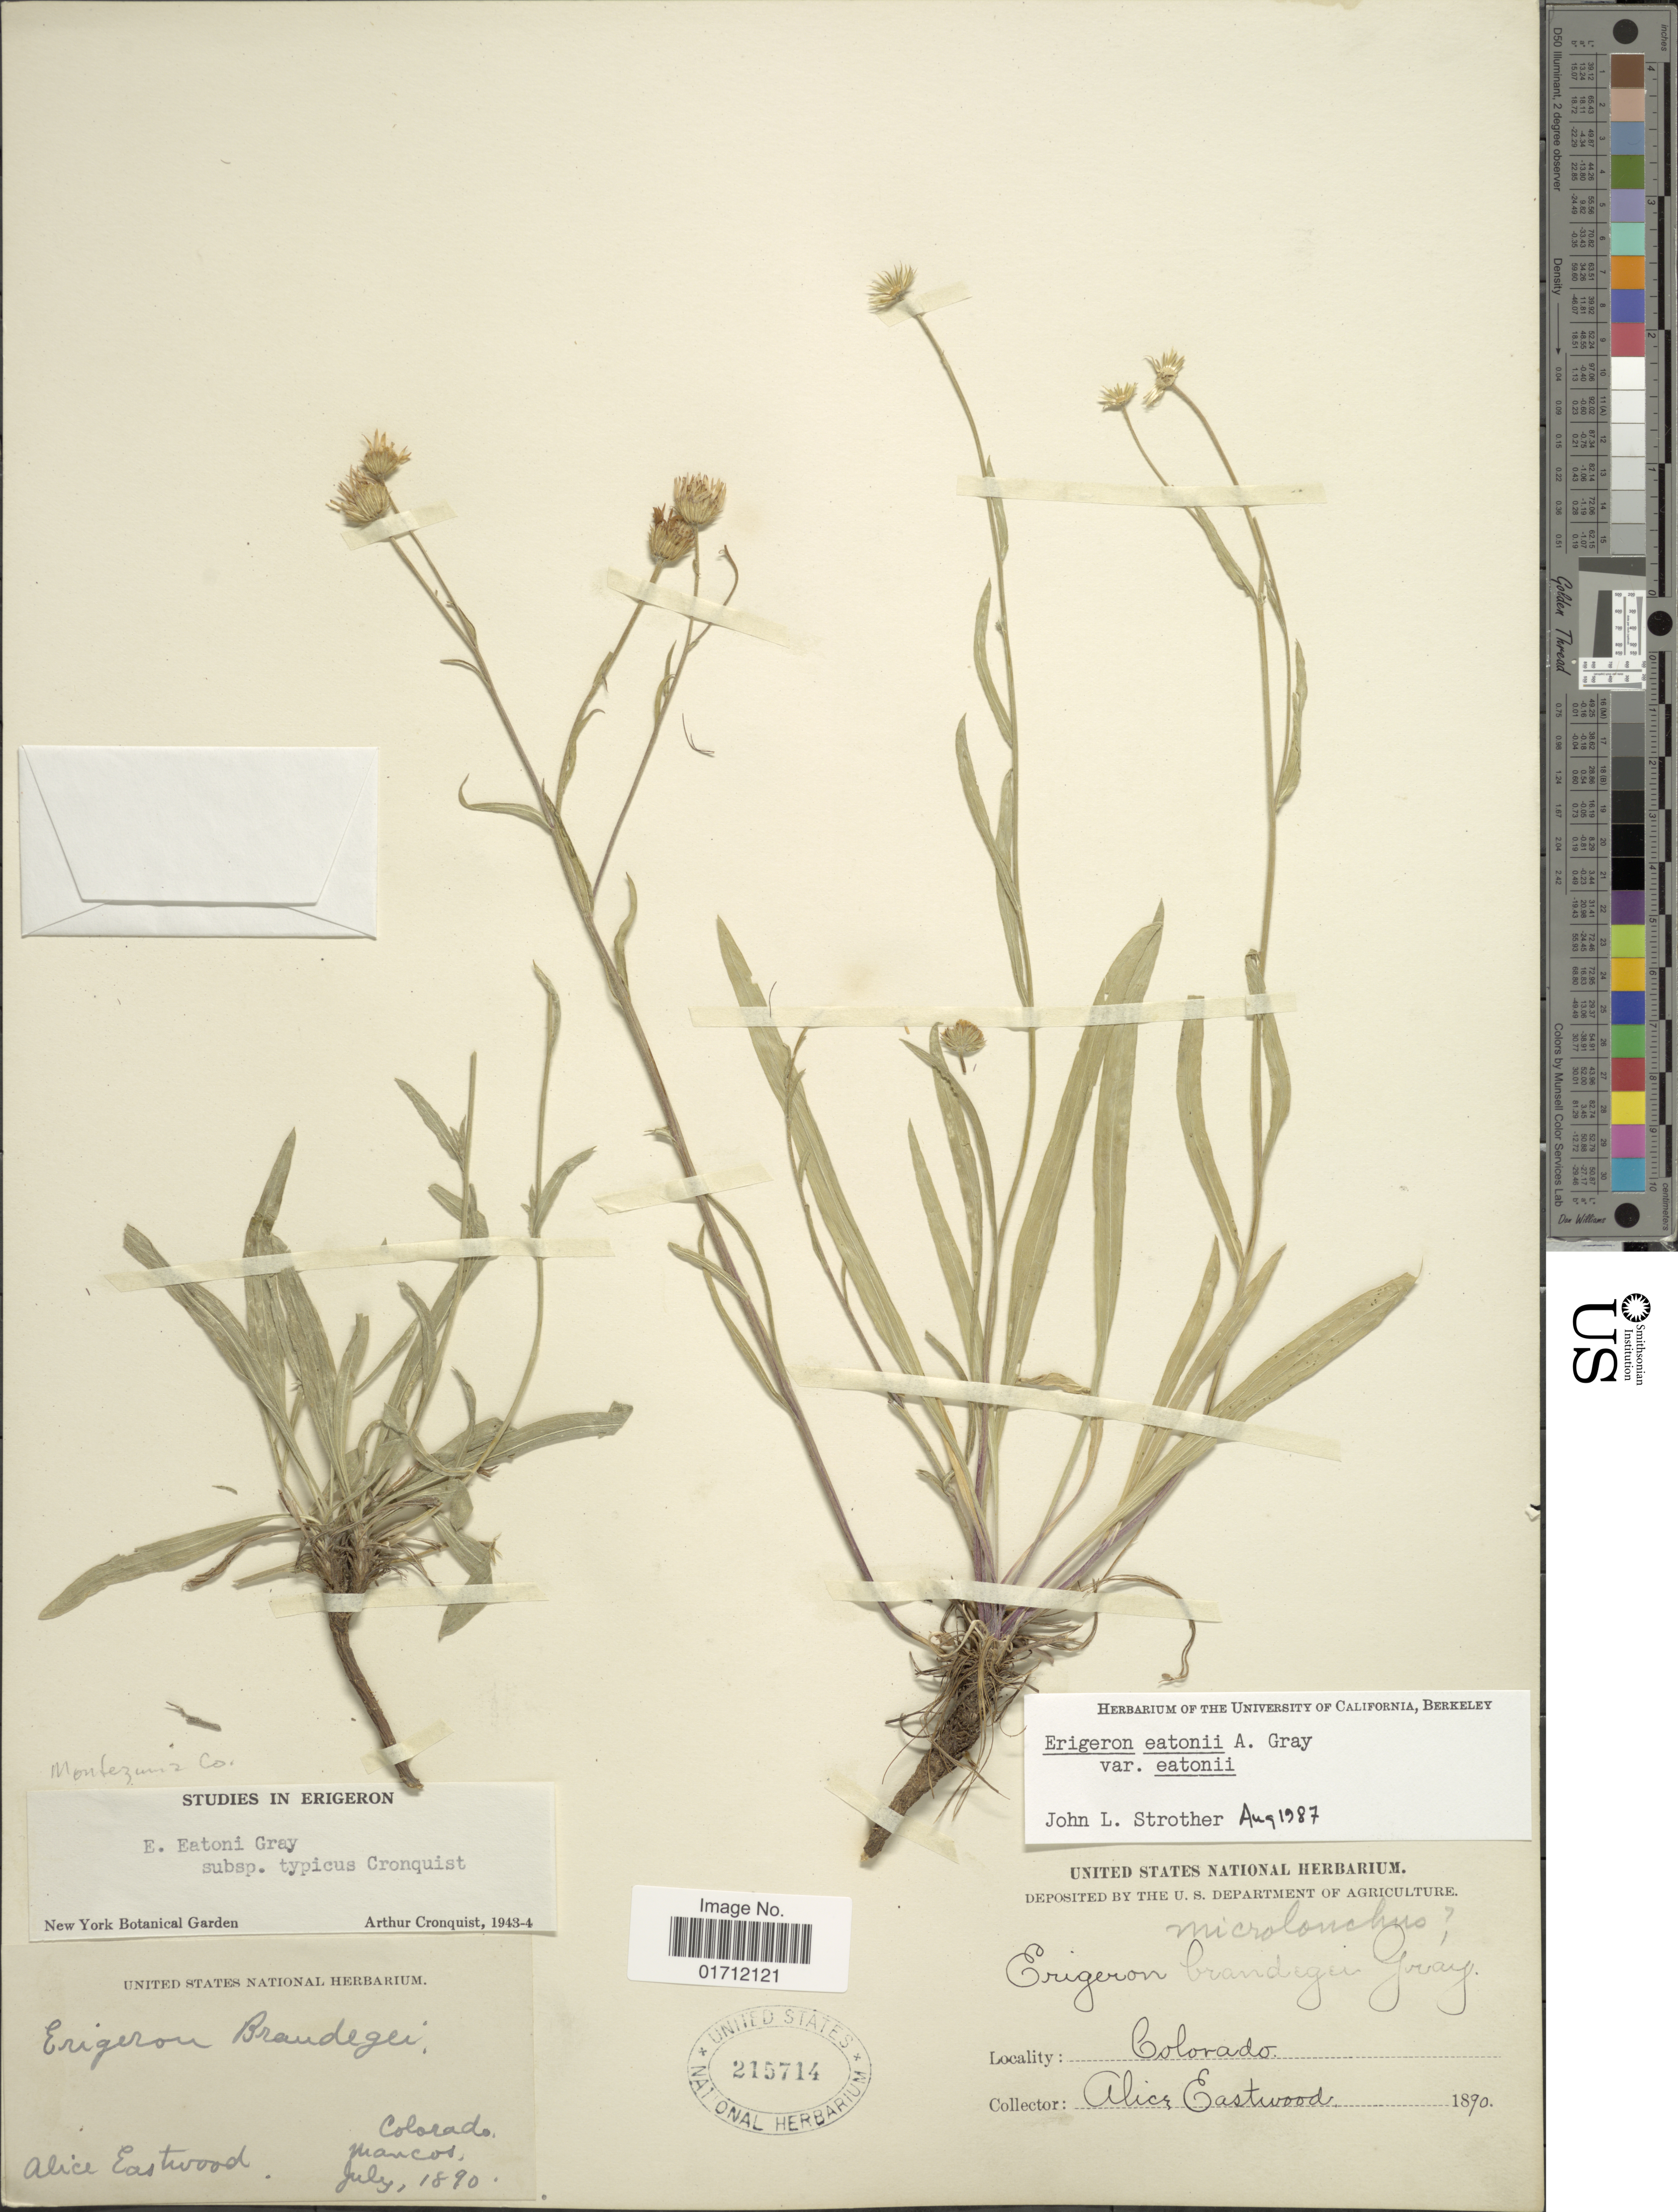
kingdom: Plantae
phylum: Tracheophyta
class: Magnoliopsida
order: Asterales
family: Asteraceae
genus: Erigeron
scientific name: Erigeron eatonii var. eatonii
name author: A. Gray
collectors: A. Eastwood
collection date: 1890-07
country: United States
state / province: Colorado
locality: Mancos.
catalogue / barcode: US 215714